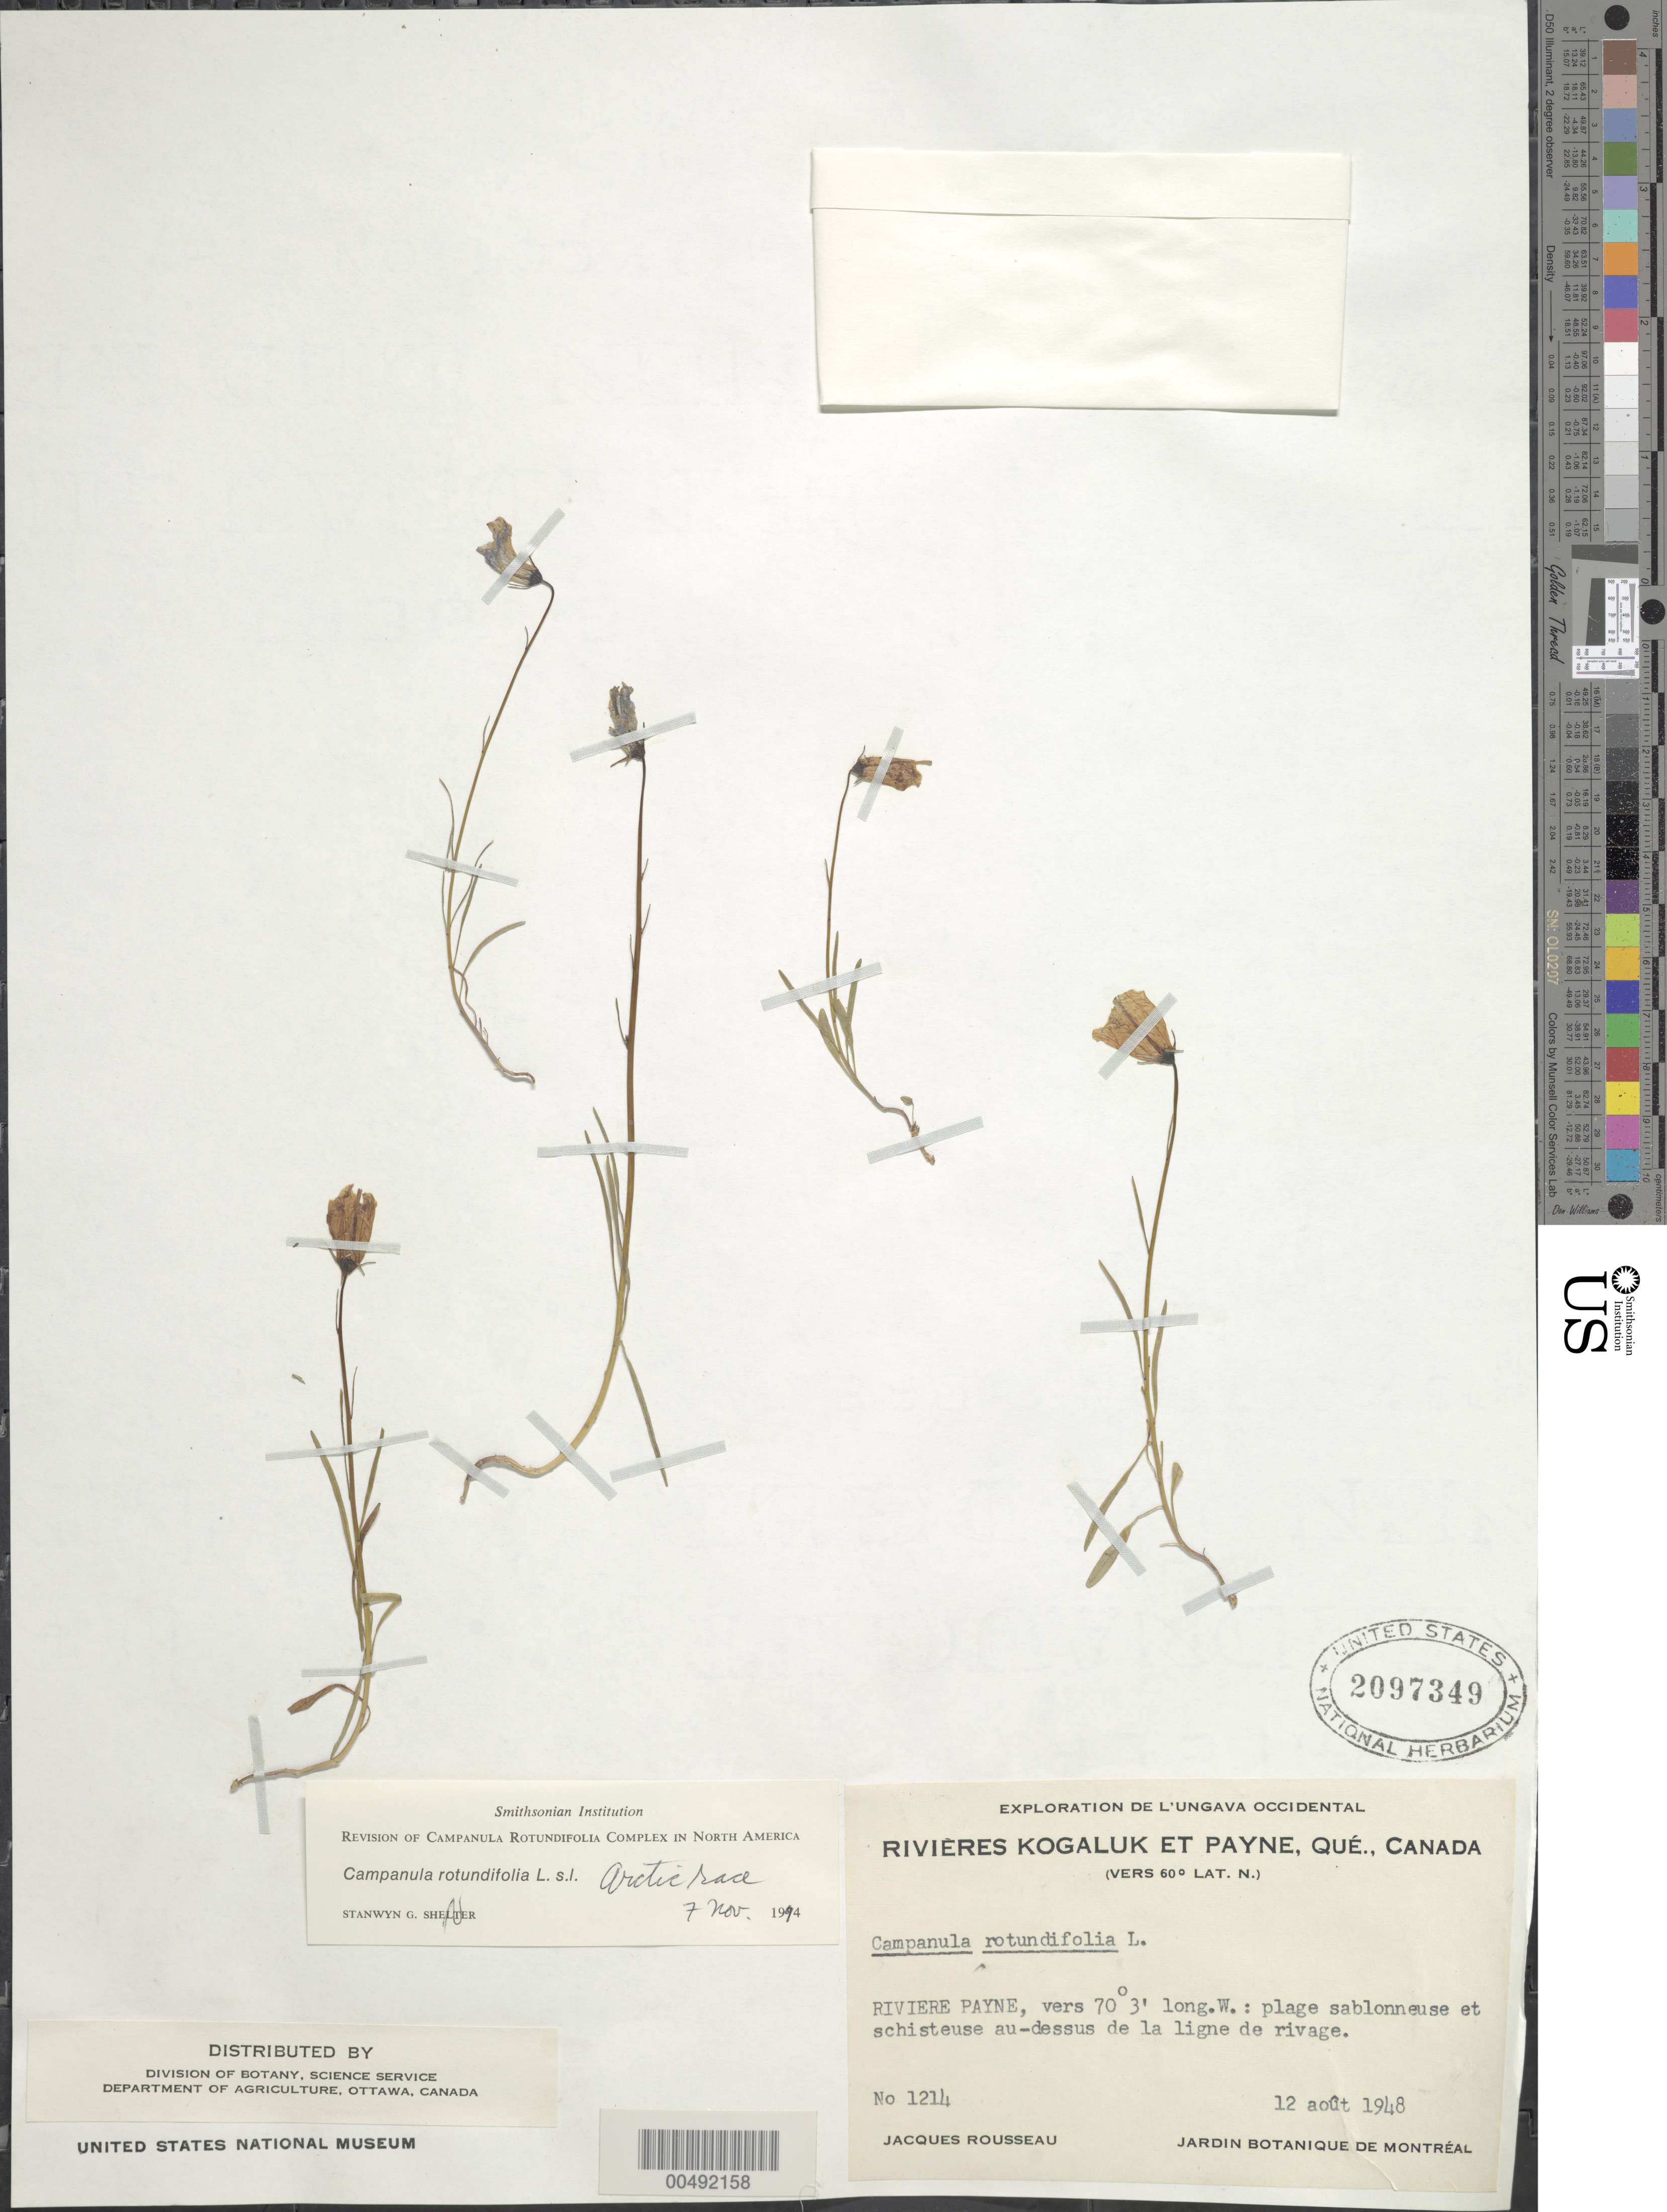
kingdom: Plantae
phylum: Tracheophyta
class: Magnoliopsida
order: Asterales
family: Campanulaceae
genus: Campanula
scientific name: Campanula rotundifolia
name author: L.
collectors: J. Rousseau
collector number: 1214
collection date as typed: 12 Aug 1948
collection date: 1948-08-12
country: Canada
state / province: Quebec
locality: Riviere Payne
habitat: plage sablonneuse et schisteuse au-dessus de la ligne de rivage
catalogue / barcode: US 2097349